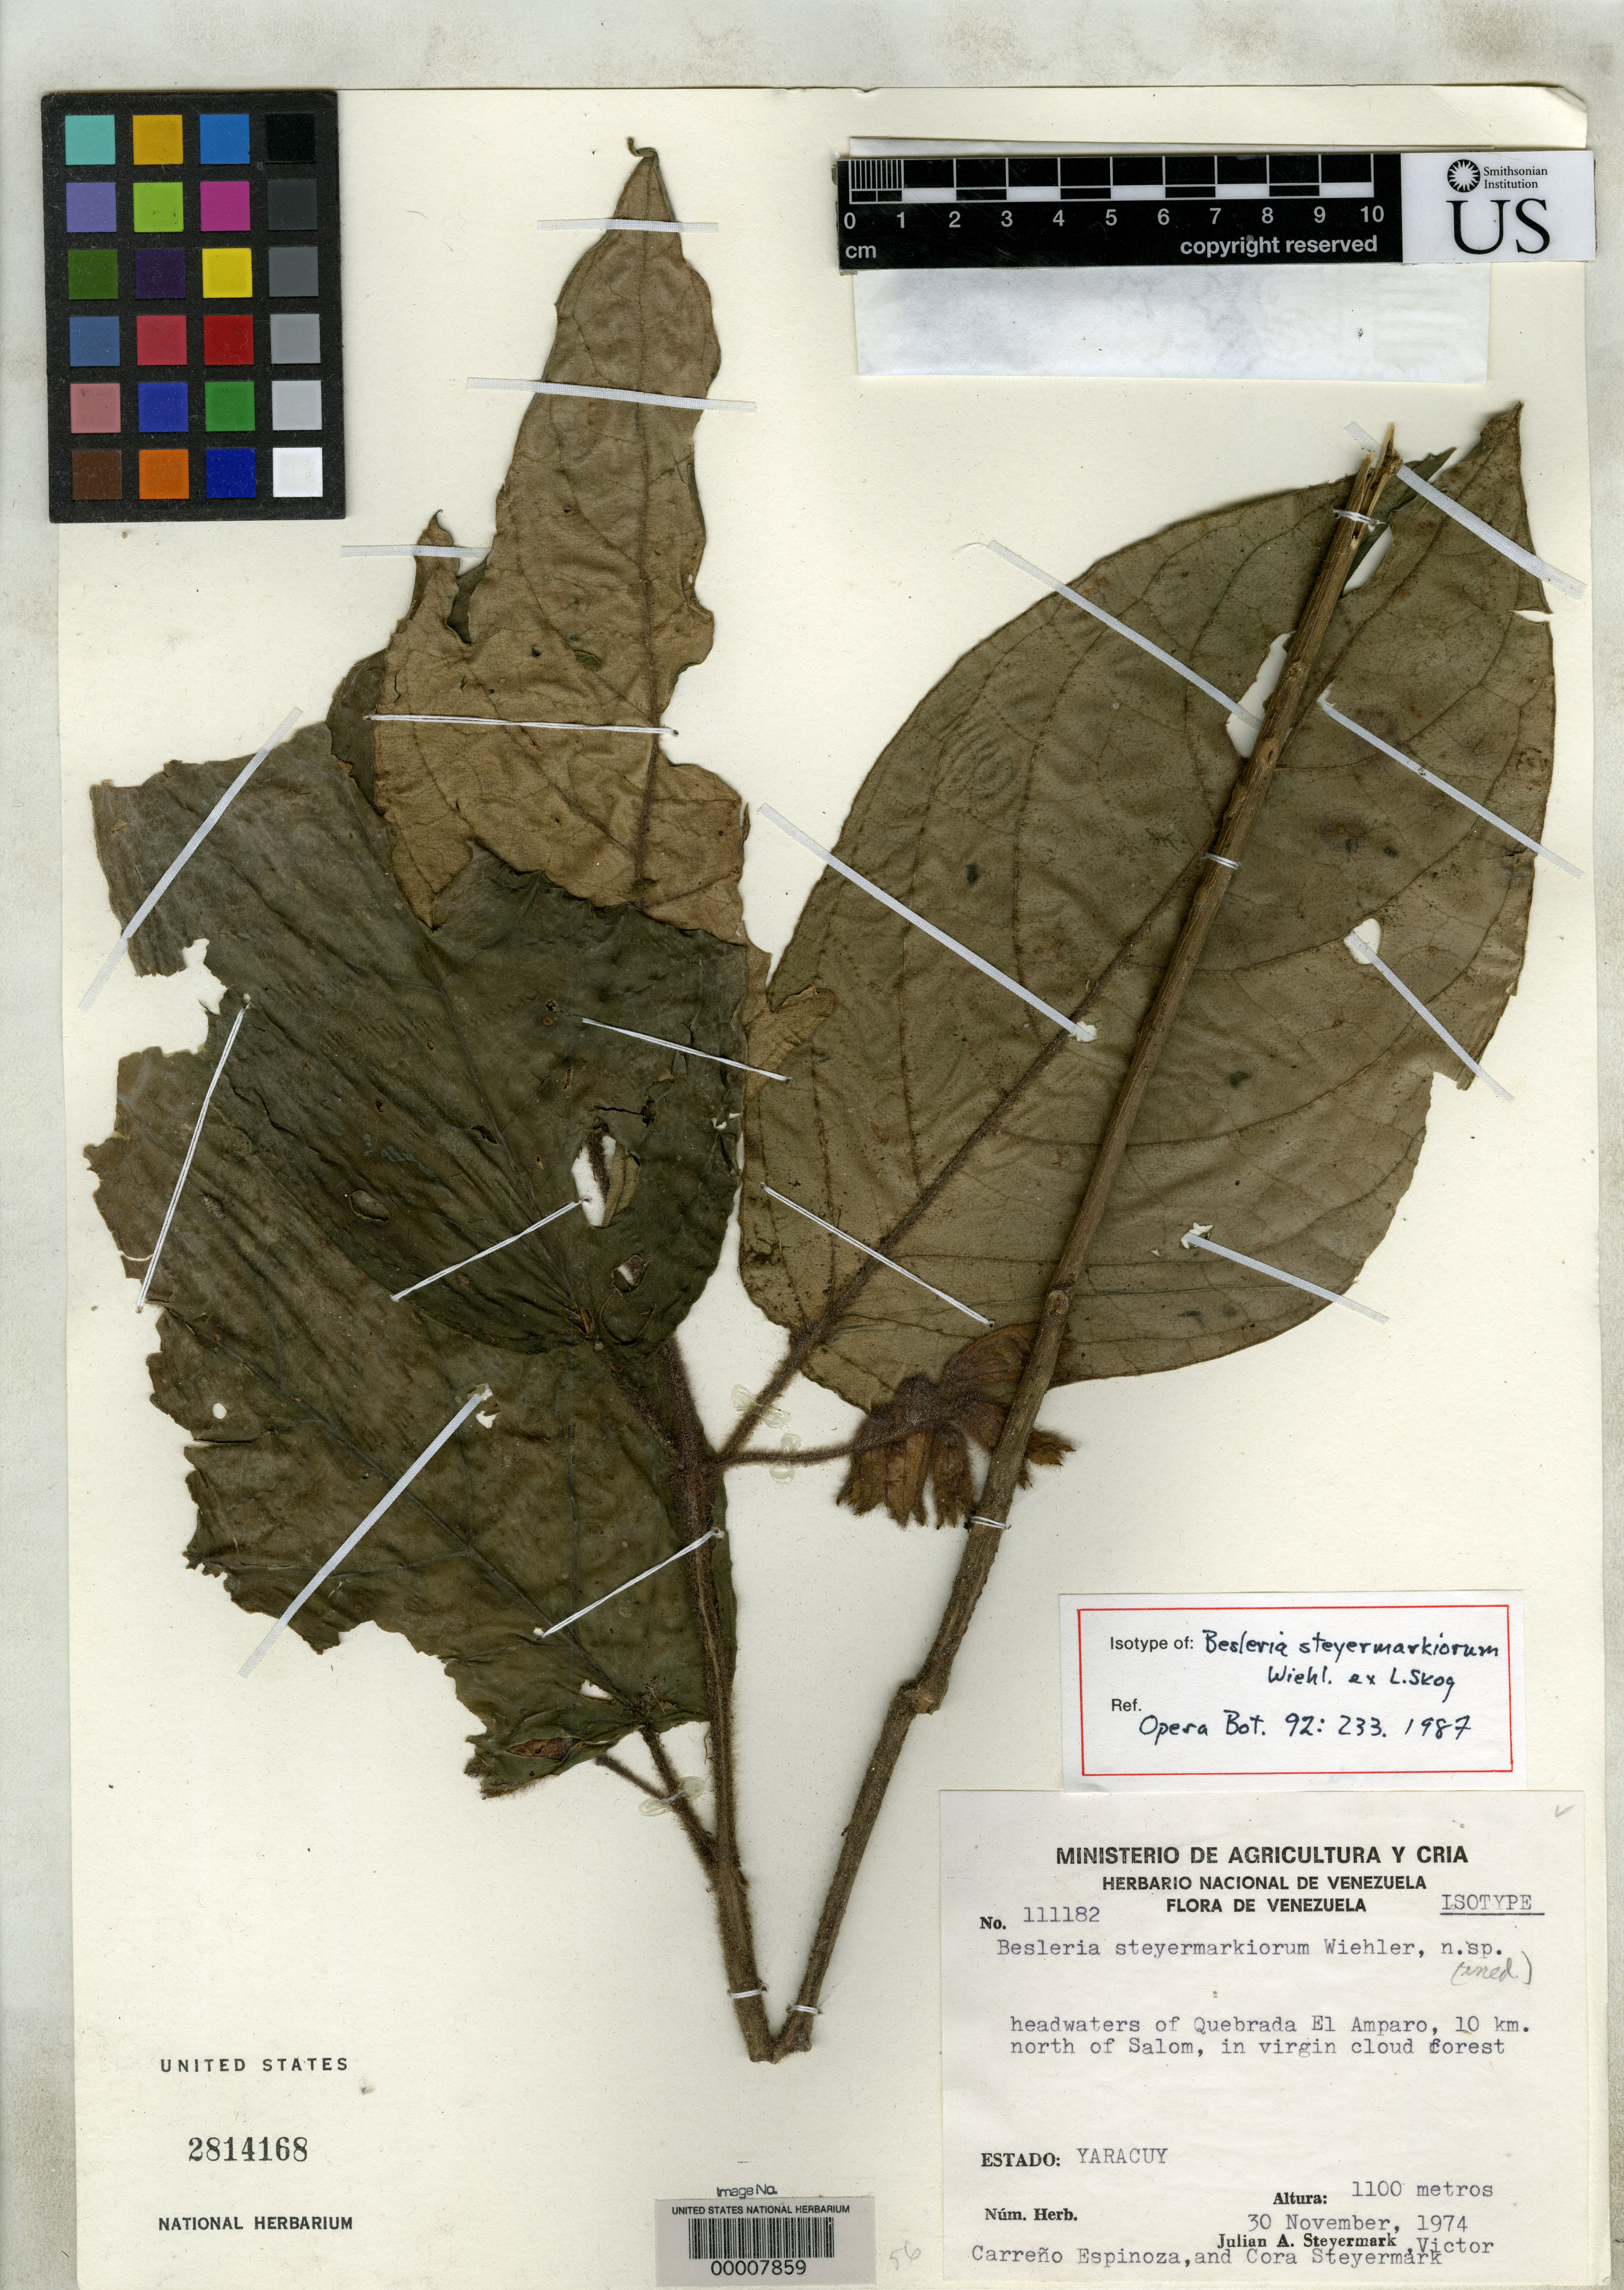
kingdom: Plantae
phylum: Tracheophyta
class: Magnoliopsida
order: Lamiales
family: Gesneriaceae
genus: Besleria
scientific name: Besleria steyermarkiorum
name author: Wiehler ex L.E. Skog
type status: Isotype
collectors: J. Steyermark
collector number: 111182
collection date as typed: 30 Nov 1974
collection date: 1974-11-30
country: Venezuela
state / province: Yaracuy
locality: Headwaters of Quebrada El Amparo, 10 km N of Salom.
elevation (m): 335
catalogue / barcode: US 2814168